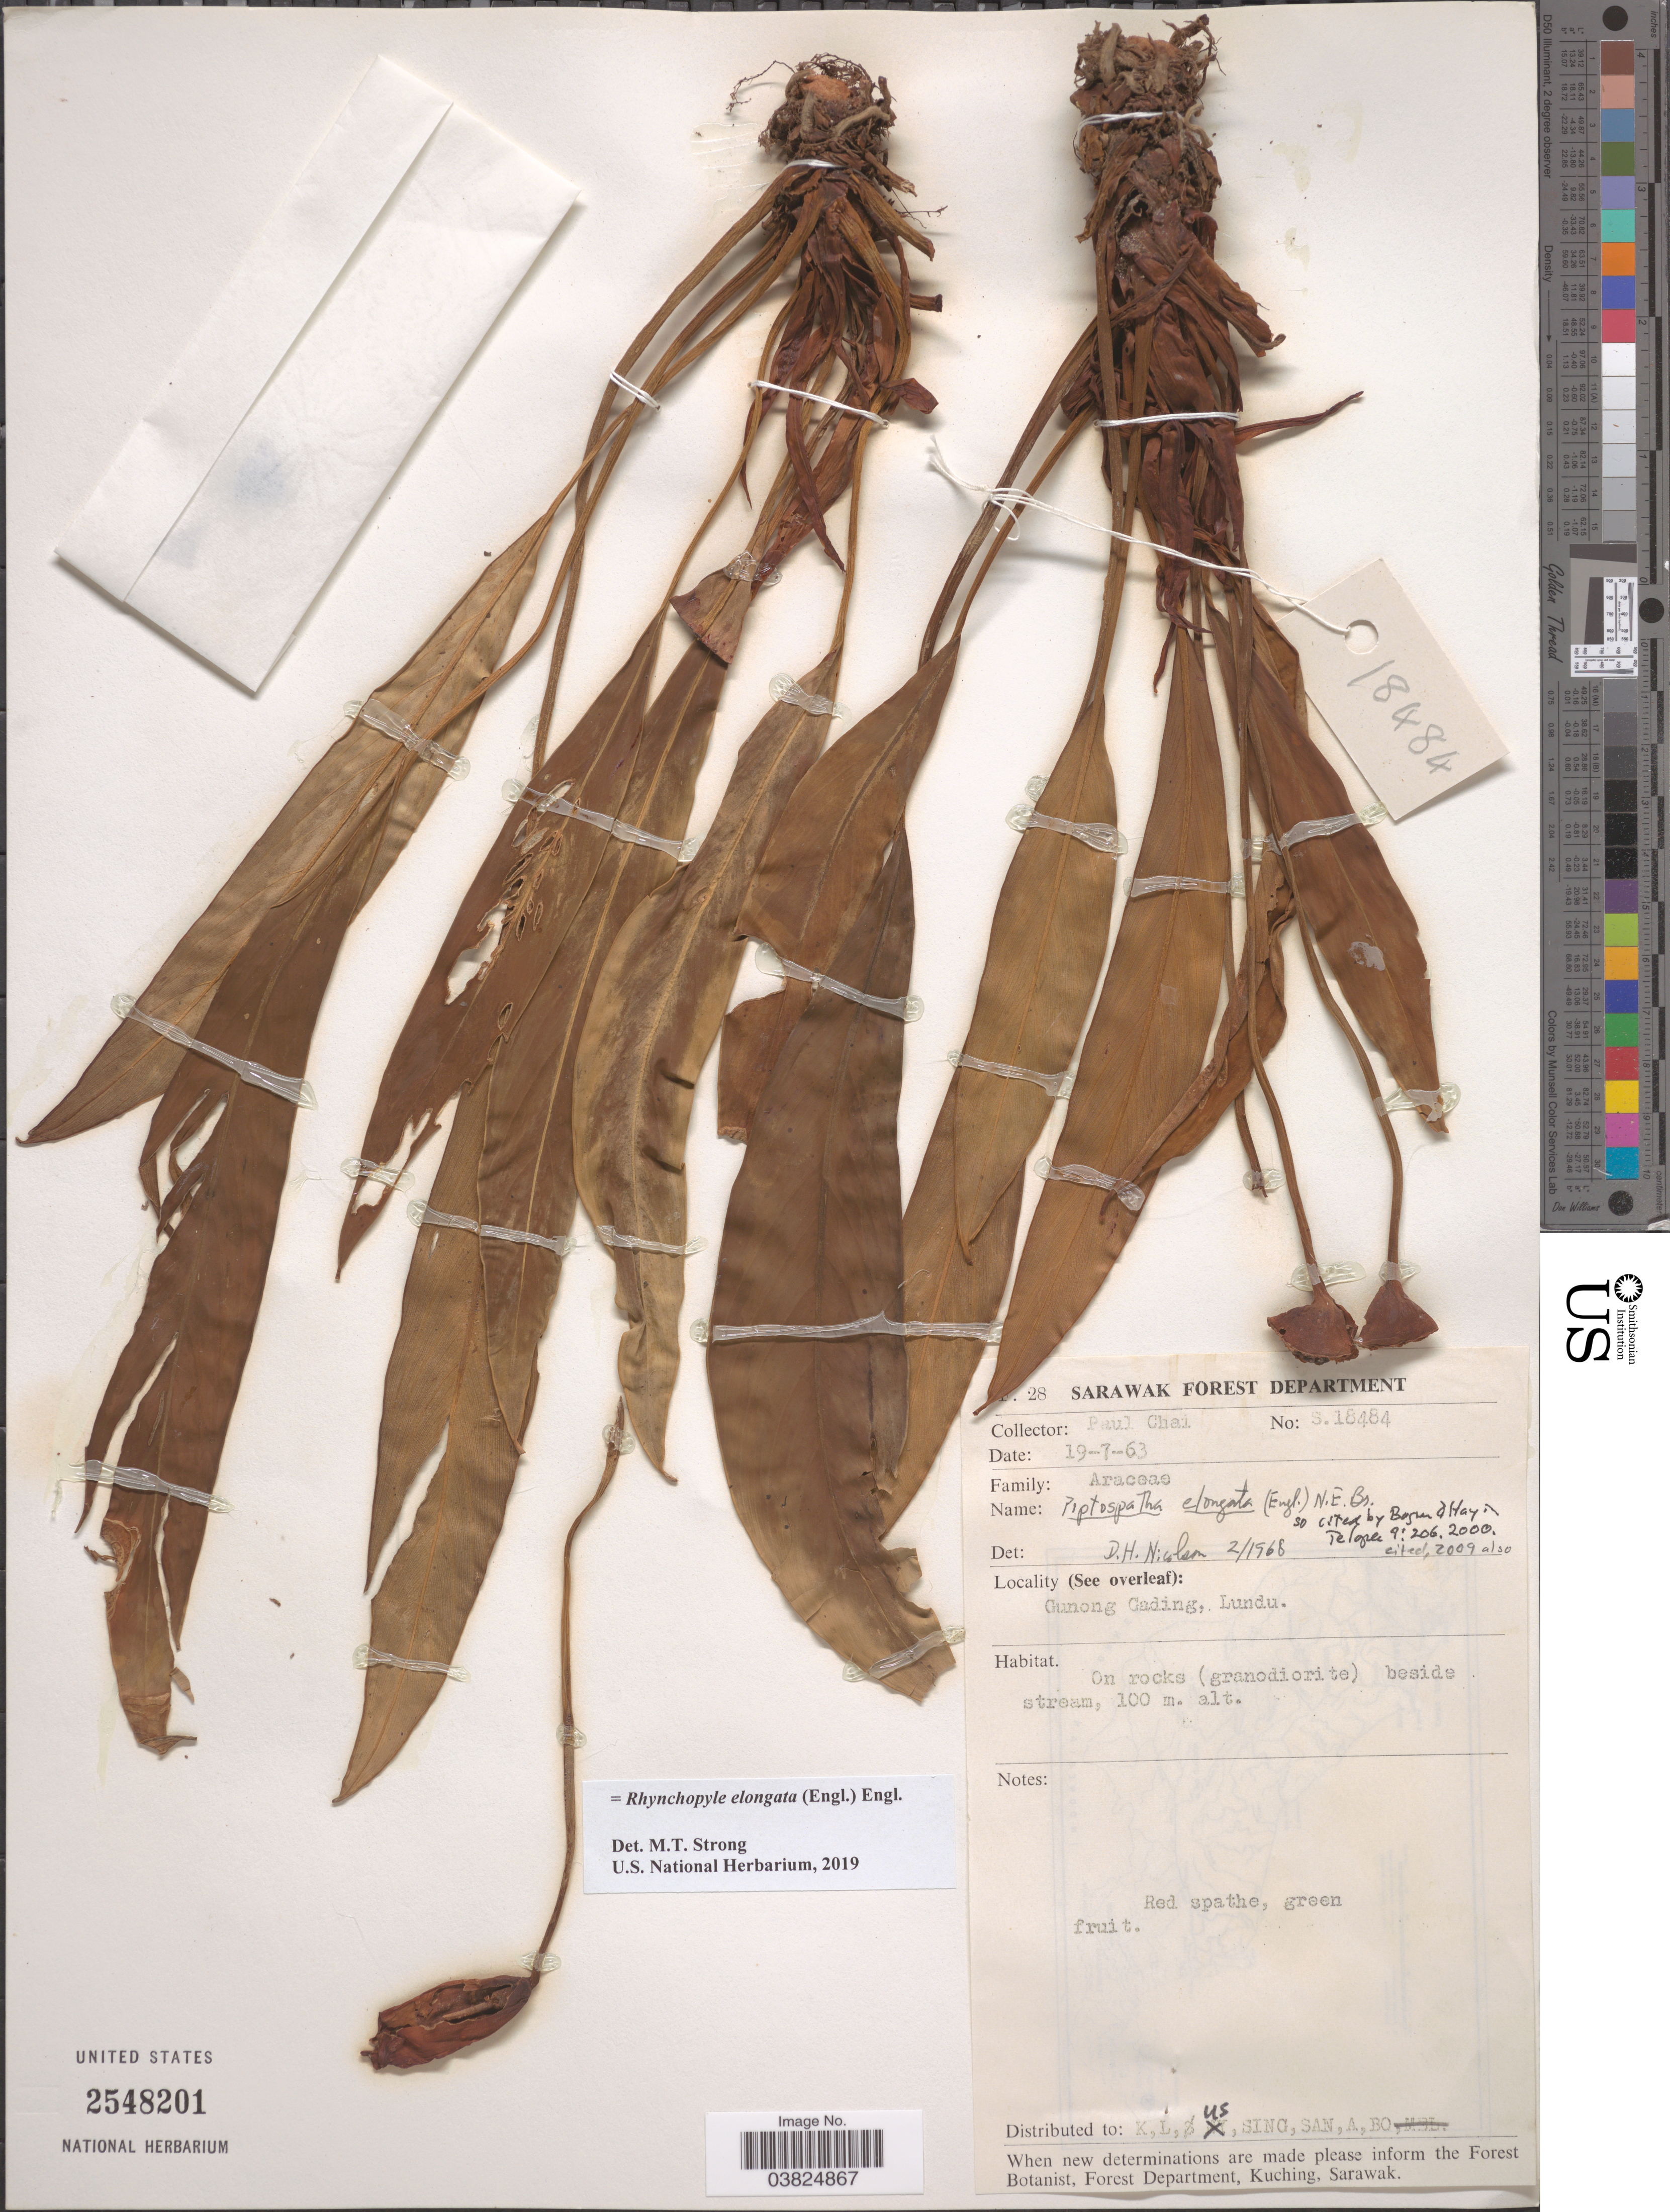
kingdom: Plantae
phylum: Tracheophyta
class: Liliopsida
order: Alismatales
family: Araceae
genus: Rhynchopyle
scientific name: Rhynchopyle elongata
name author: (Engl.) Engl.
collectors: P. Chai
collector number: S18484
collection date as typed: Transcribed d/m/y: 19/7/63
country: Malaysia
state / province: Sarawak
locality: Gunong Gading, Lundu.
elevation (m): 100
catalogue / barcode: US 2548201